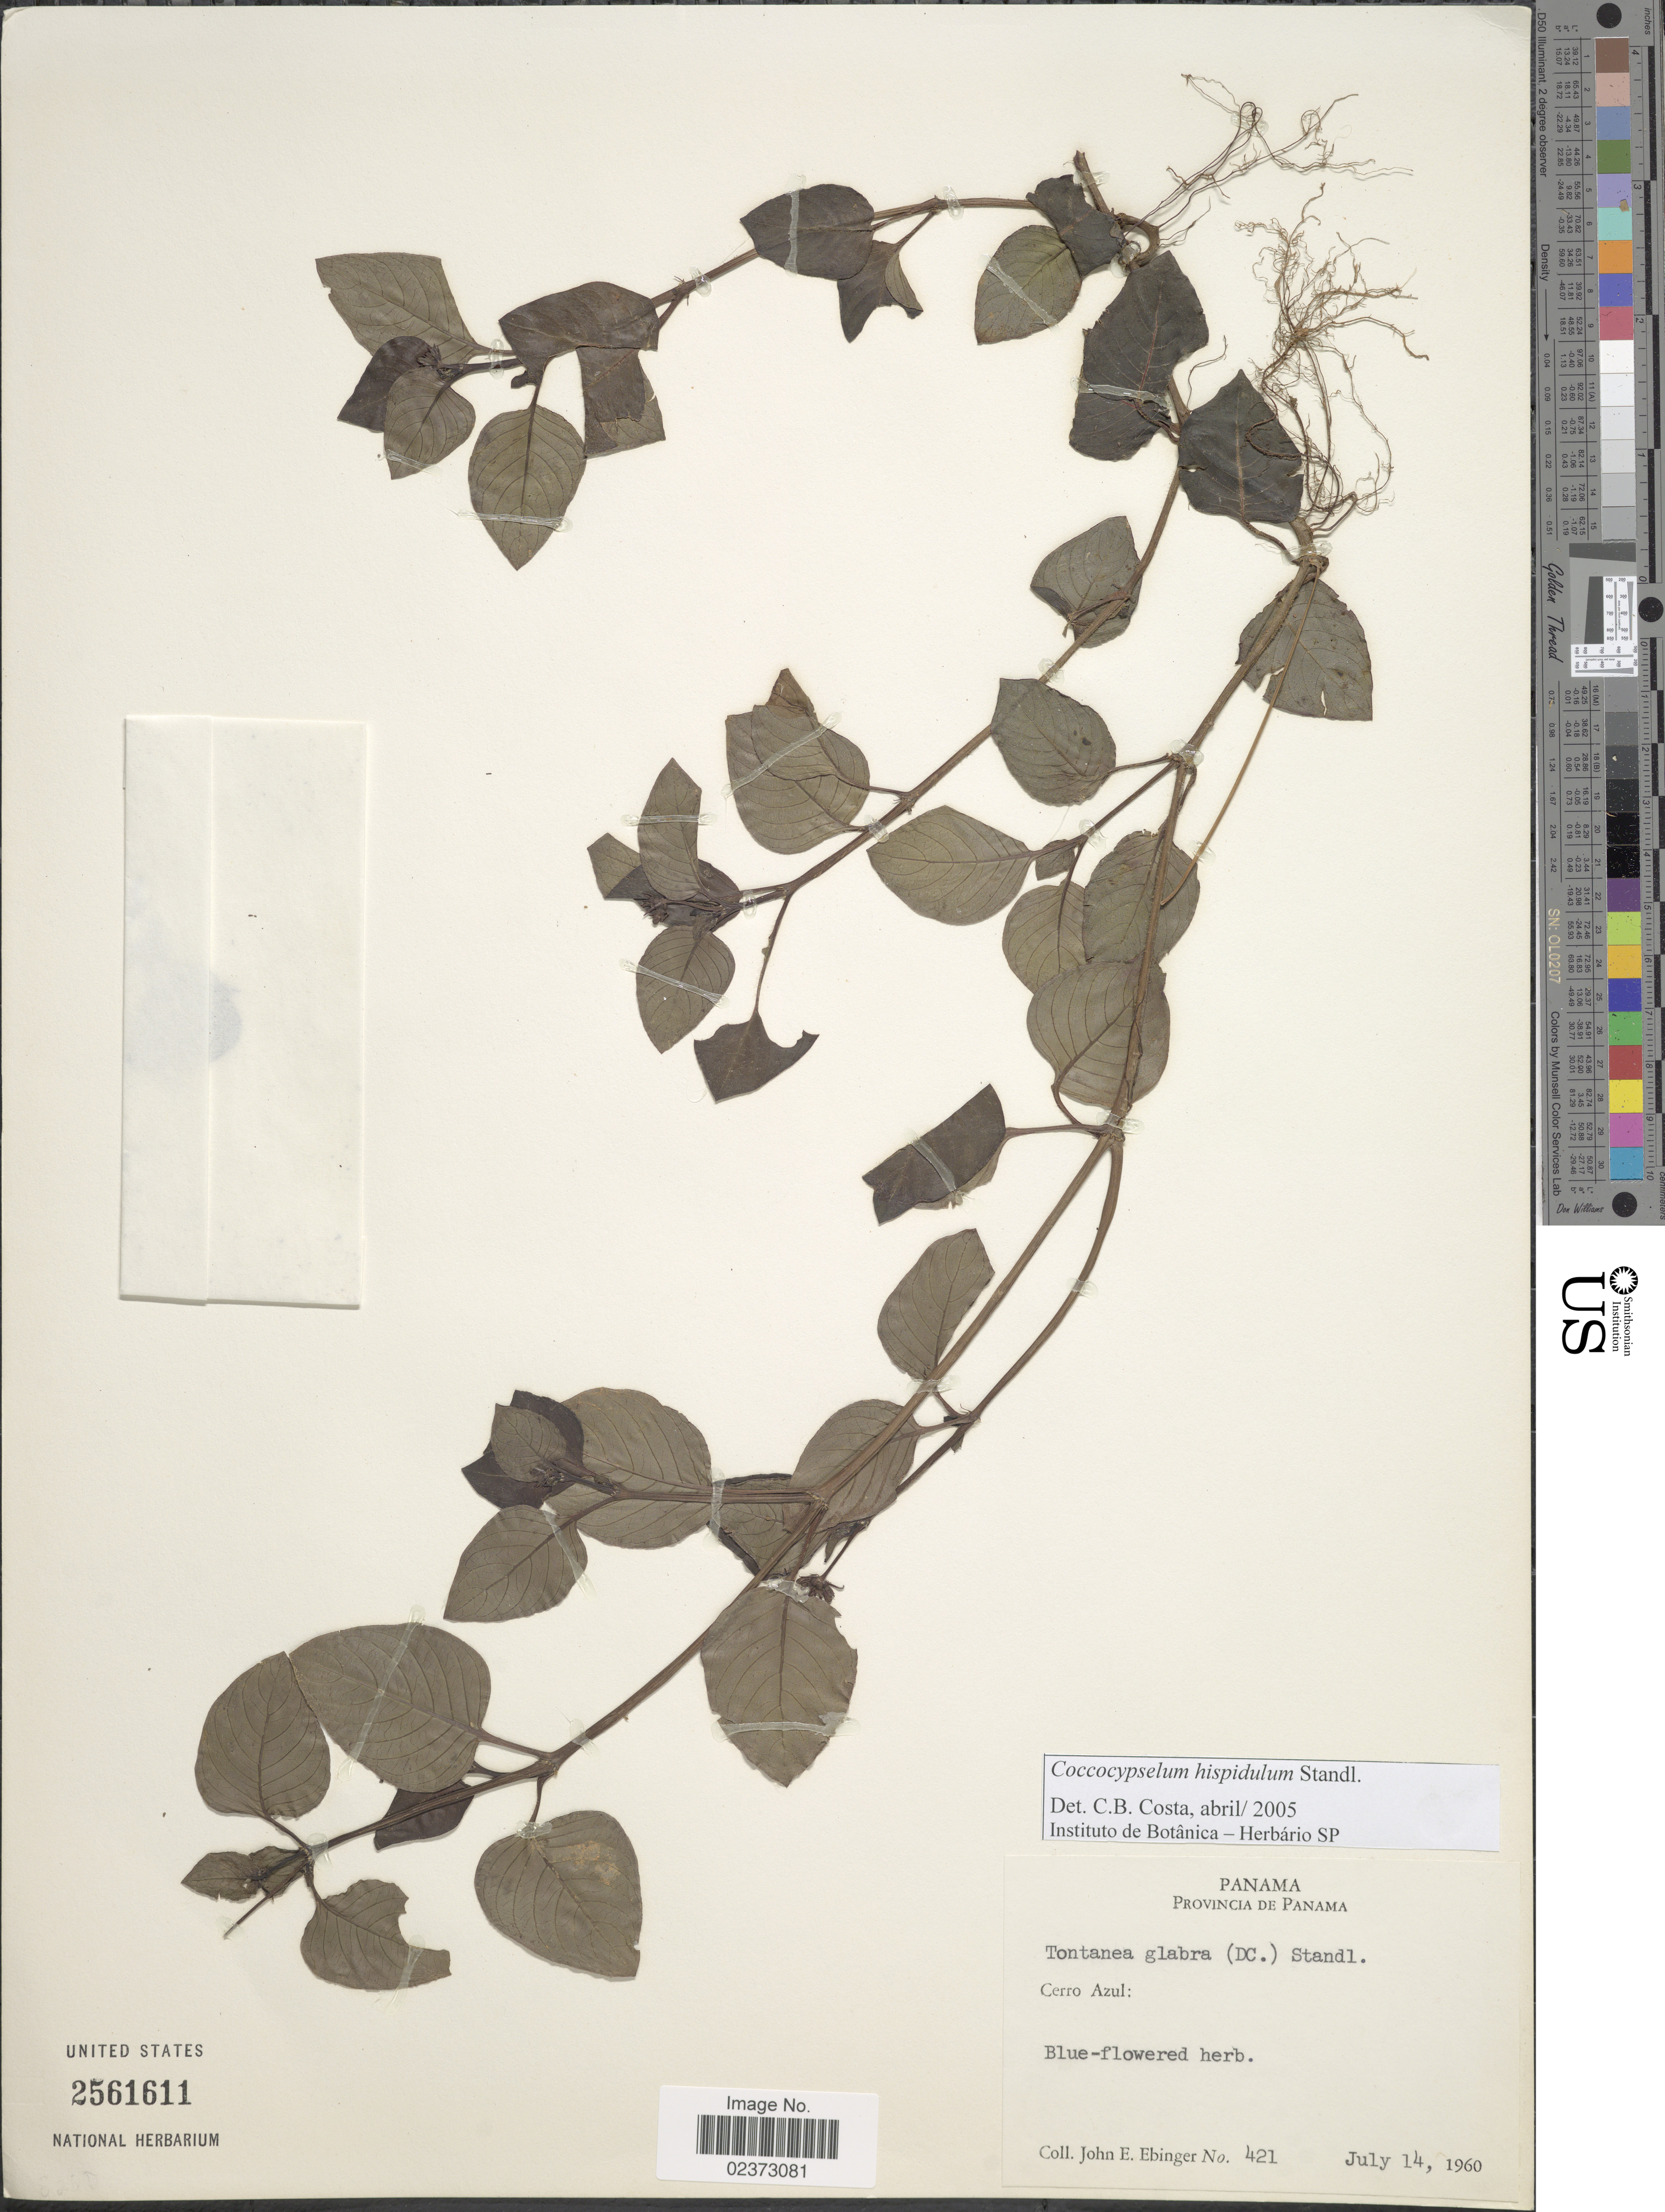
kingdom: Plantae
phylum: Tracheophyta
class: Magnoliopsida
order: Gentianales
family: Rubiaceae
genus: Coccocypselum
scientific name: Coccocypselum hispidulum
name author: (Standl.) Standl.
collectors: J. Ebinger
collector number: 421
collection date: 1960-07-14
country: Panama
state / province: Panamá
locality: Provincia de Panama, Cerro Azul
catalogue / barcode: US 2561611